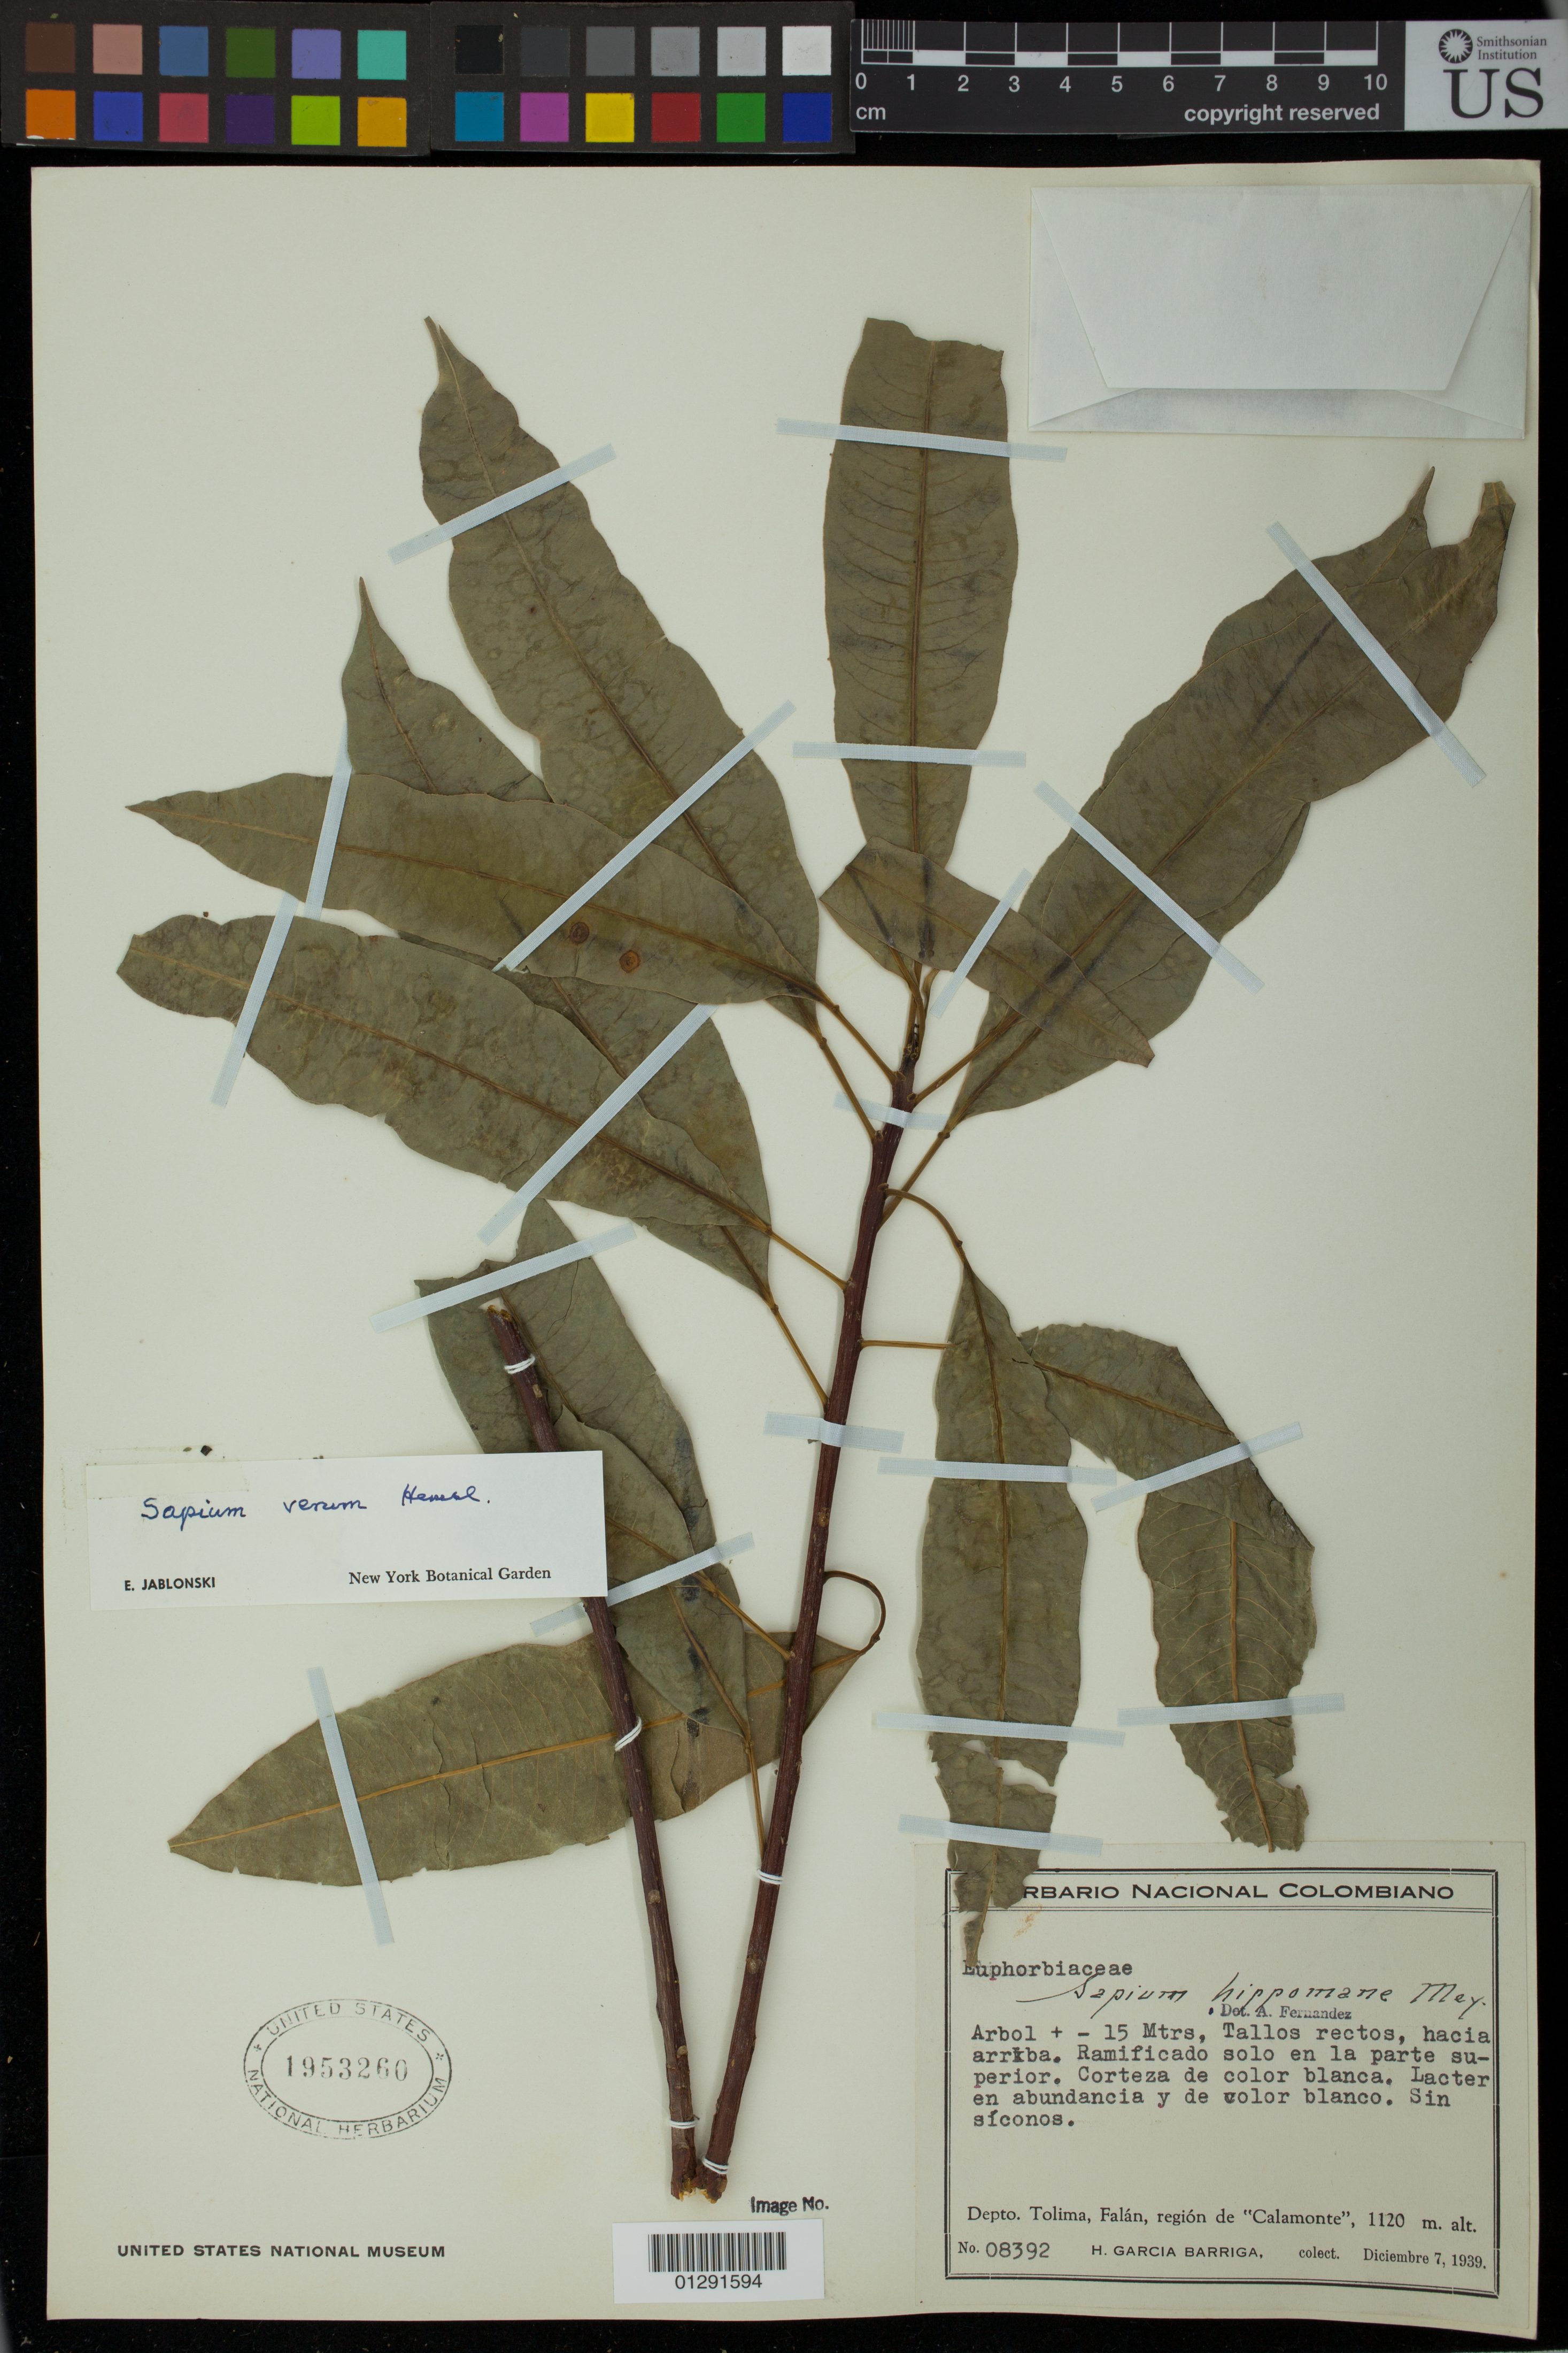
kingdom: Plantae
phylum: Tracheophyta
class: Magnoliopsida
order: Malpighiales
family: Euphorbiaceae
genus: Sapium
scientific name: Sapium stylare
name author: Müll. Arg.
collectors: H. García Barriga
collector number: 08392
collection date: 1939-12-07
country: Colombia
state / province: Tolima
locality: Falan, region de "Calamonte"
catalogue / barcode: US 1953260